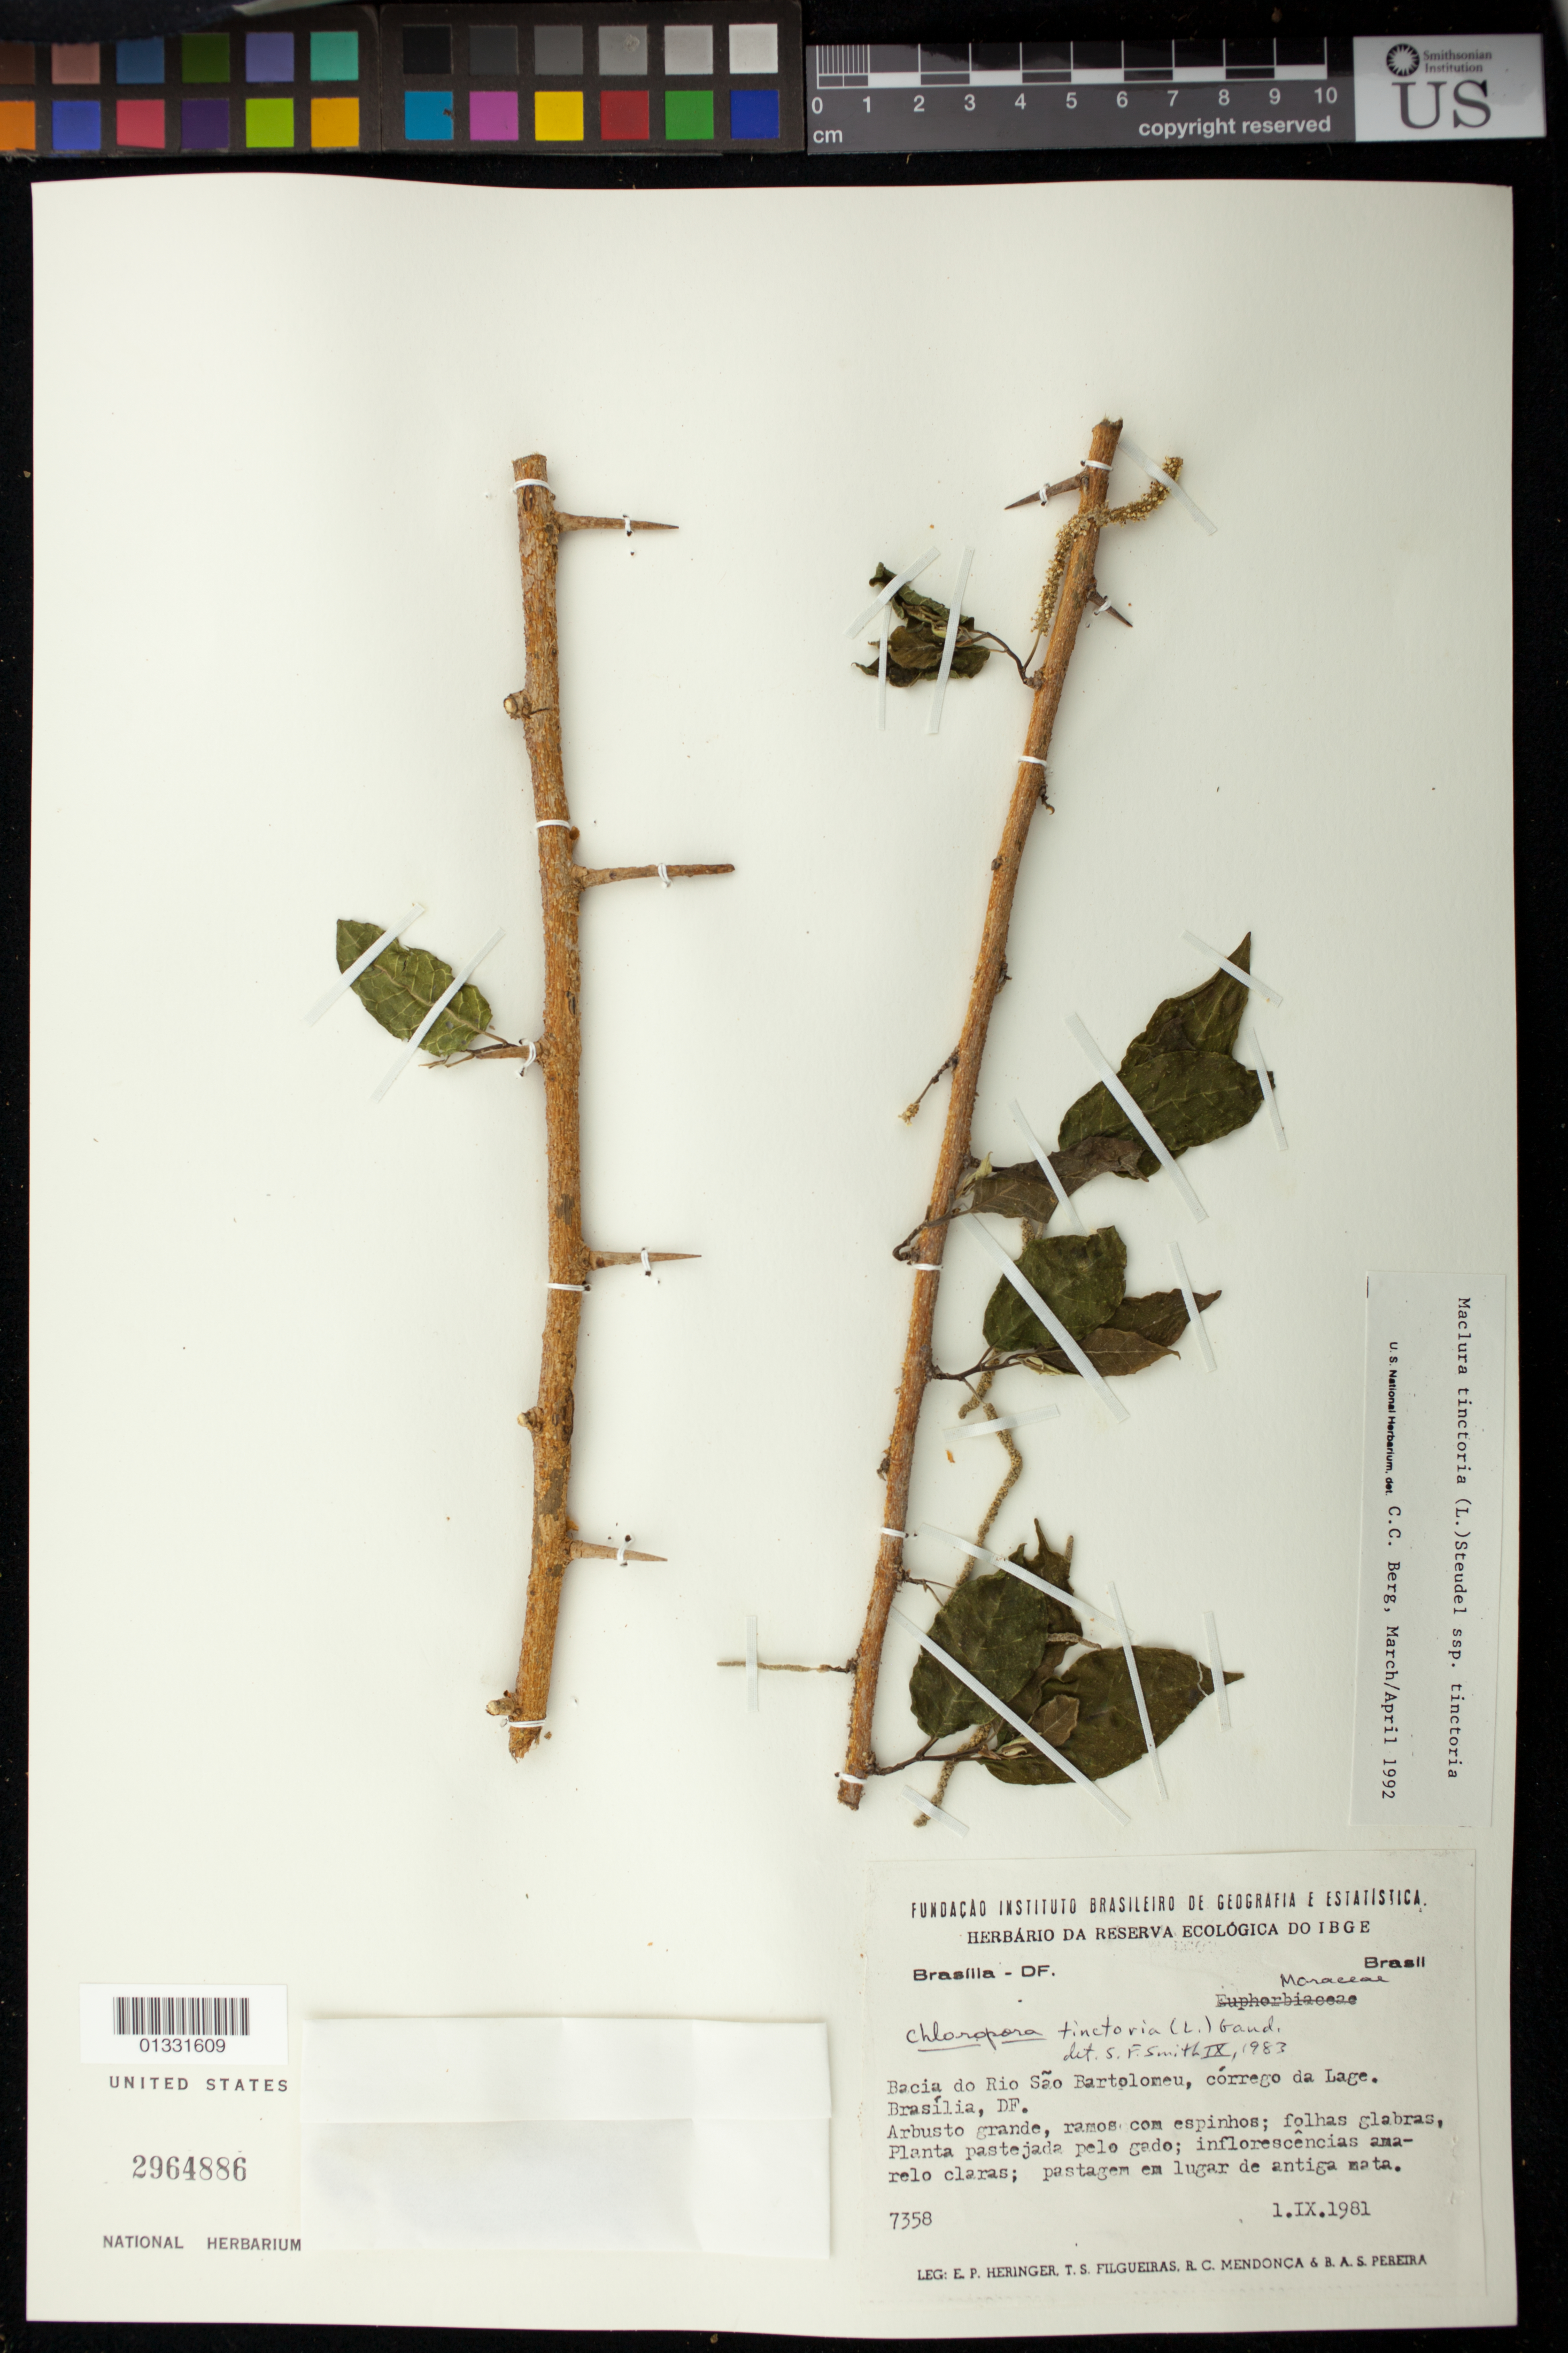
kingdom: Plantae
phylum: Tracheophyta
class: Magnoliopsida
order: Rosales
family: Moraceae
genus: Maclura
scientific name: Maclura tinctoria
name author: (L.) D. Don ex Steud.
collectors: E. P. Heringer, T. S. Figueiras, R. C. Mendonça & B. A. S. Pereira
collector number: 7358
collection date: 1981-09-01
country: Brazil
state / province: Distrito Federal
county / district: Brasília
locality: Bacia do Rio São Bartolomeu, córrego da Lage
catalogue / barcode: US 2964886